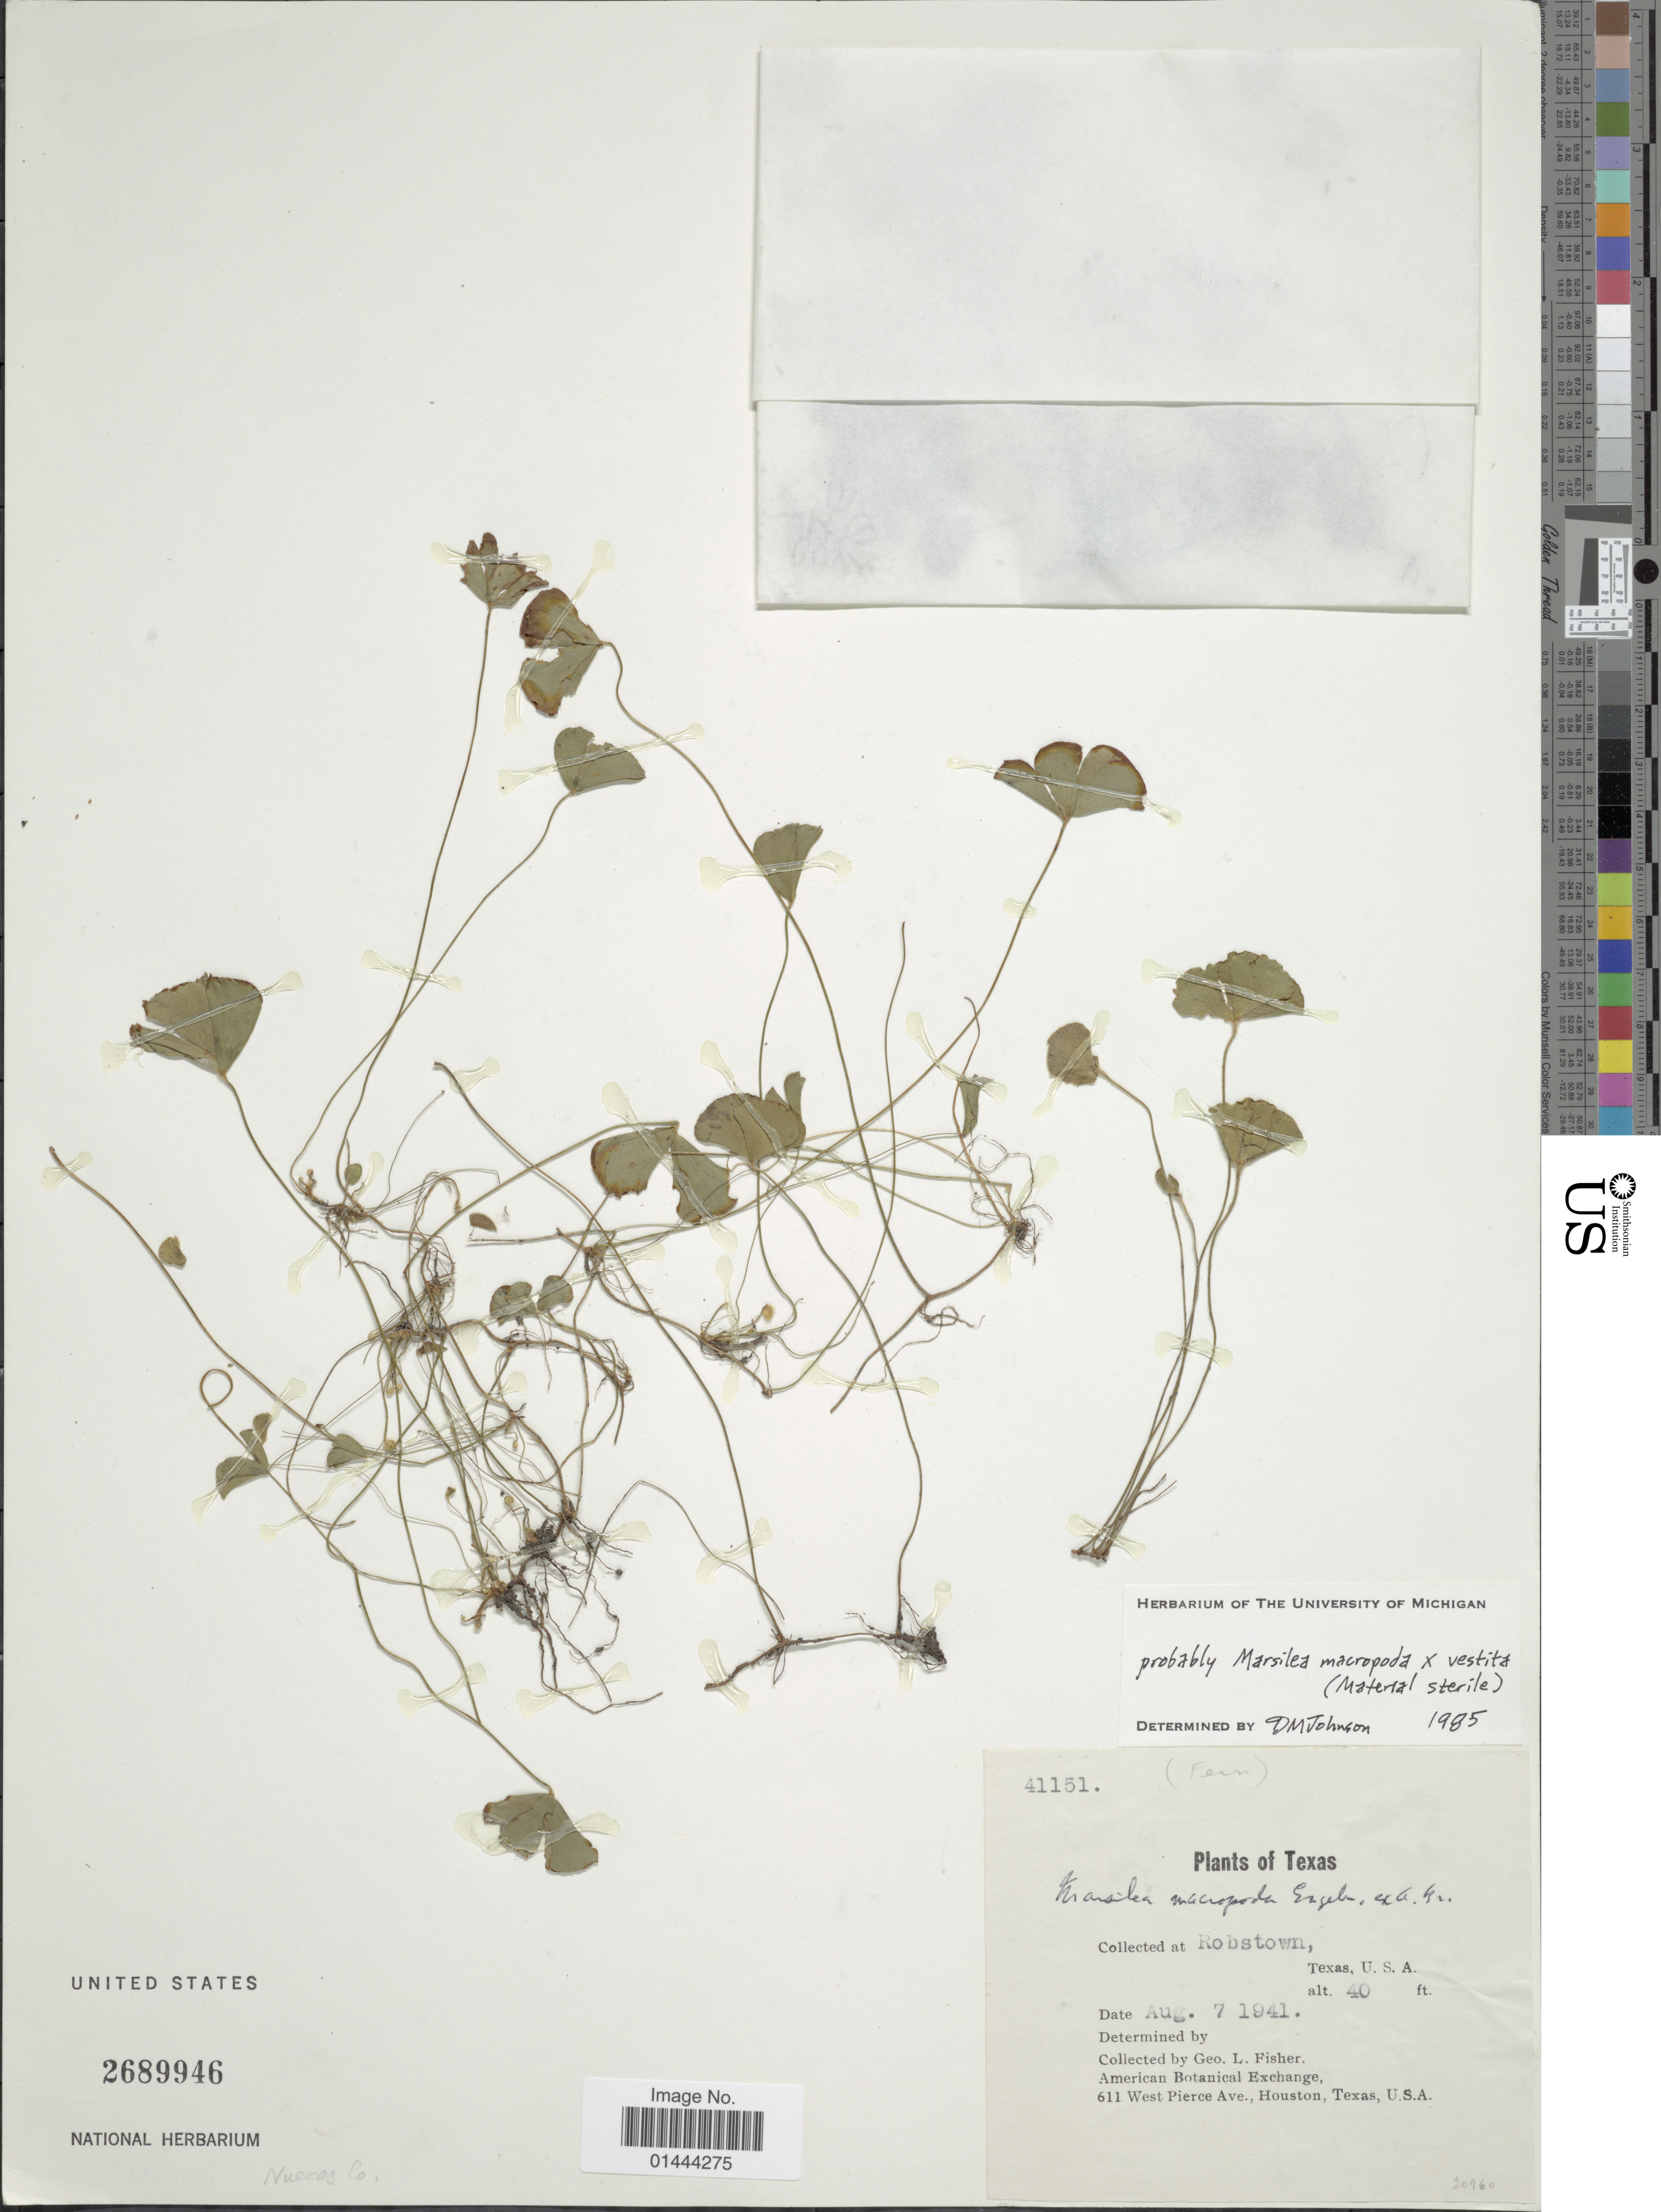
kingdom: Plantae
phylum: Tracheophyta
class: Polypodiopsida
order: Salviniales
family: Marsileaceae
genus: Marsilea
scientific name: Marsilea macropoda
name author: Engelm. ex A. Braun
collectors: G. L. Fisher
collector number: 41151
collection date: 1941-08-07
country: United States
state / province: Texas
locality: Robstown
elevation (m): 12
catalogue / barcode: US 2689946